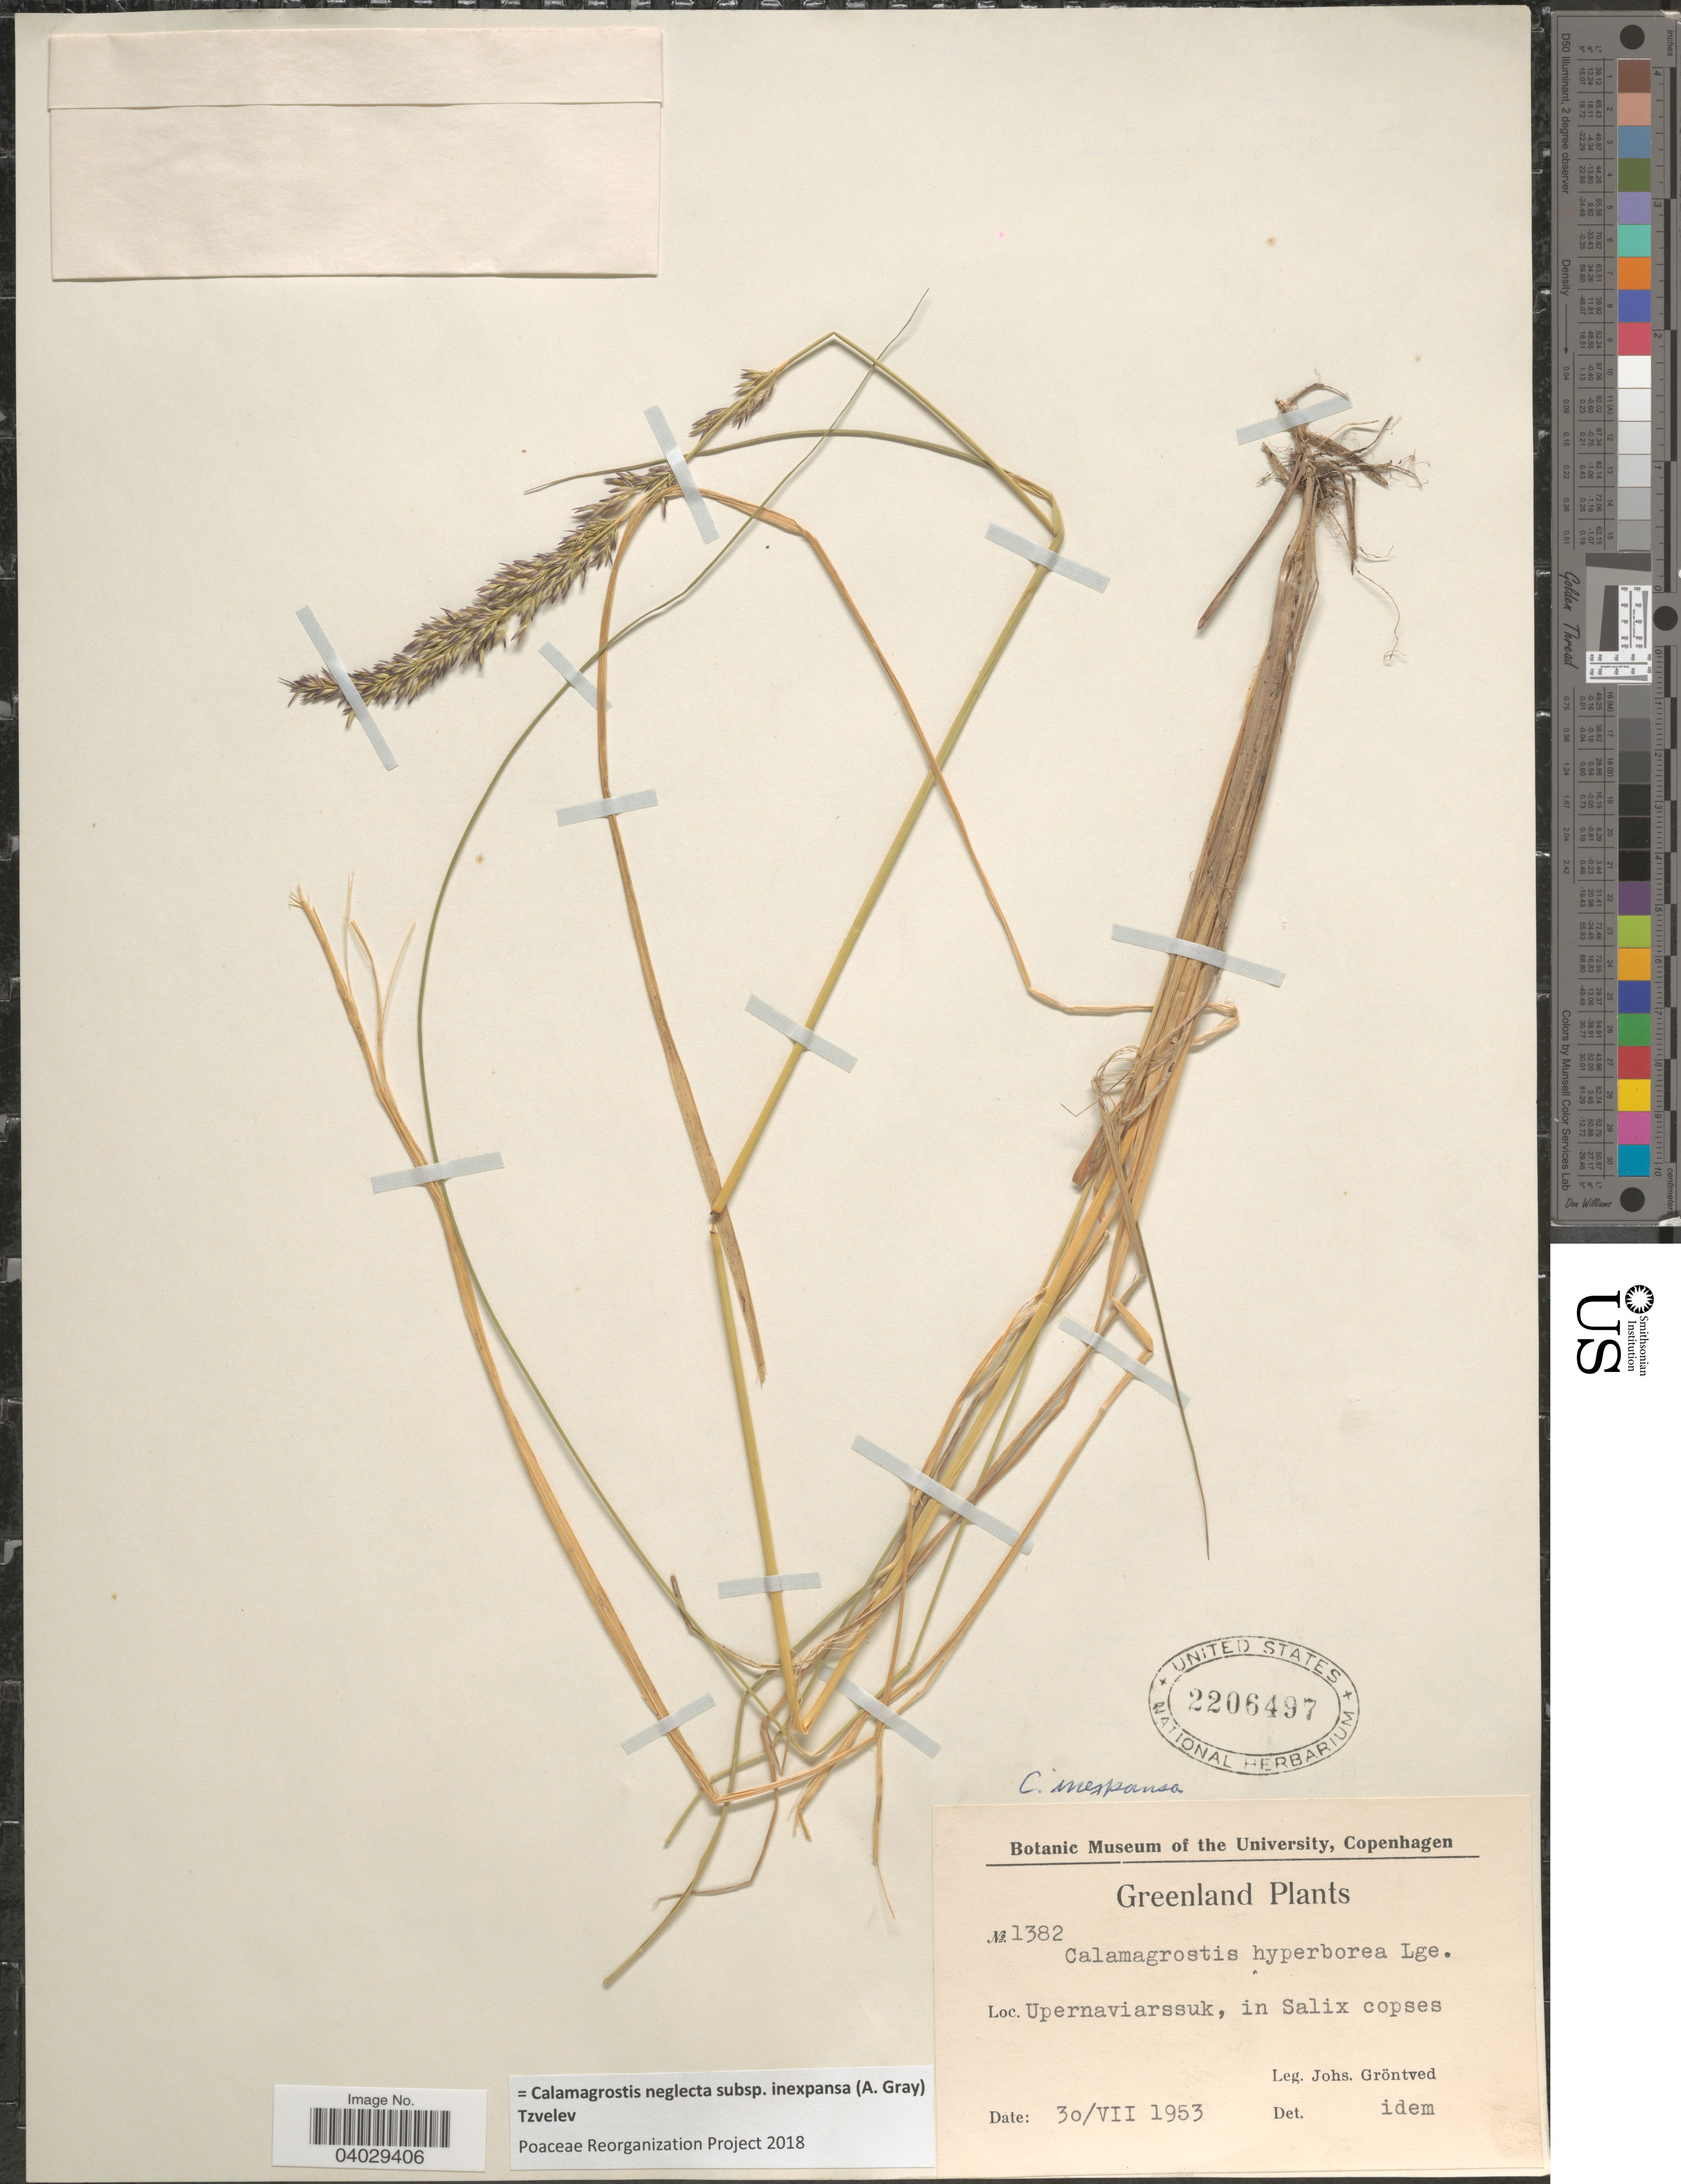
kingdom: Plantae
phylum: Tracheophyta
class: Liliopsida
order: Poales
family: Poaceae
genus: Calamagrostis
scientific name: Calamagrostis neglecta subsp. inexpansa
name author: (A. Gray) Tzvelev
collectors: J. Gröntved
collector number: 1382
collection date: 1953-07-30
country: Greenland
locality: Upernaviarssuk, in Salix copses.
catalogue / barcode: US 2206497